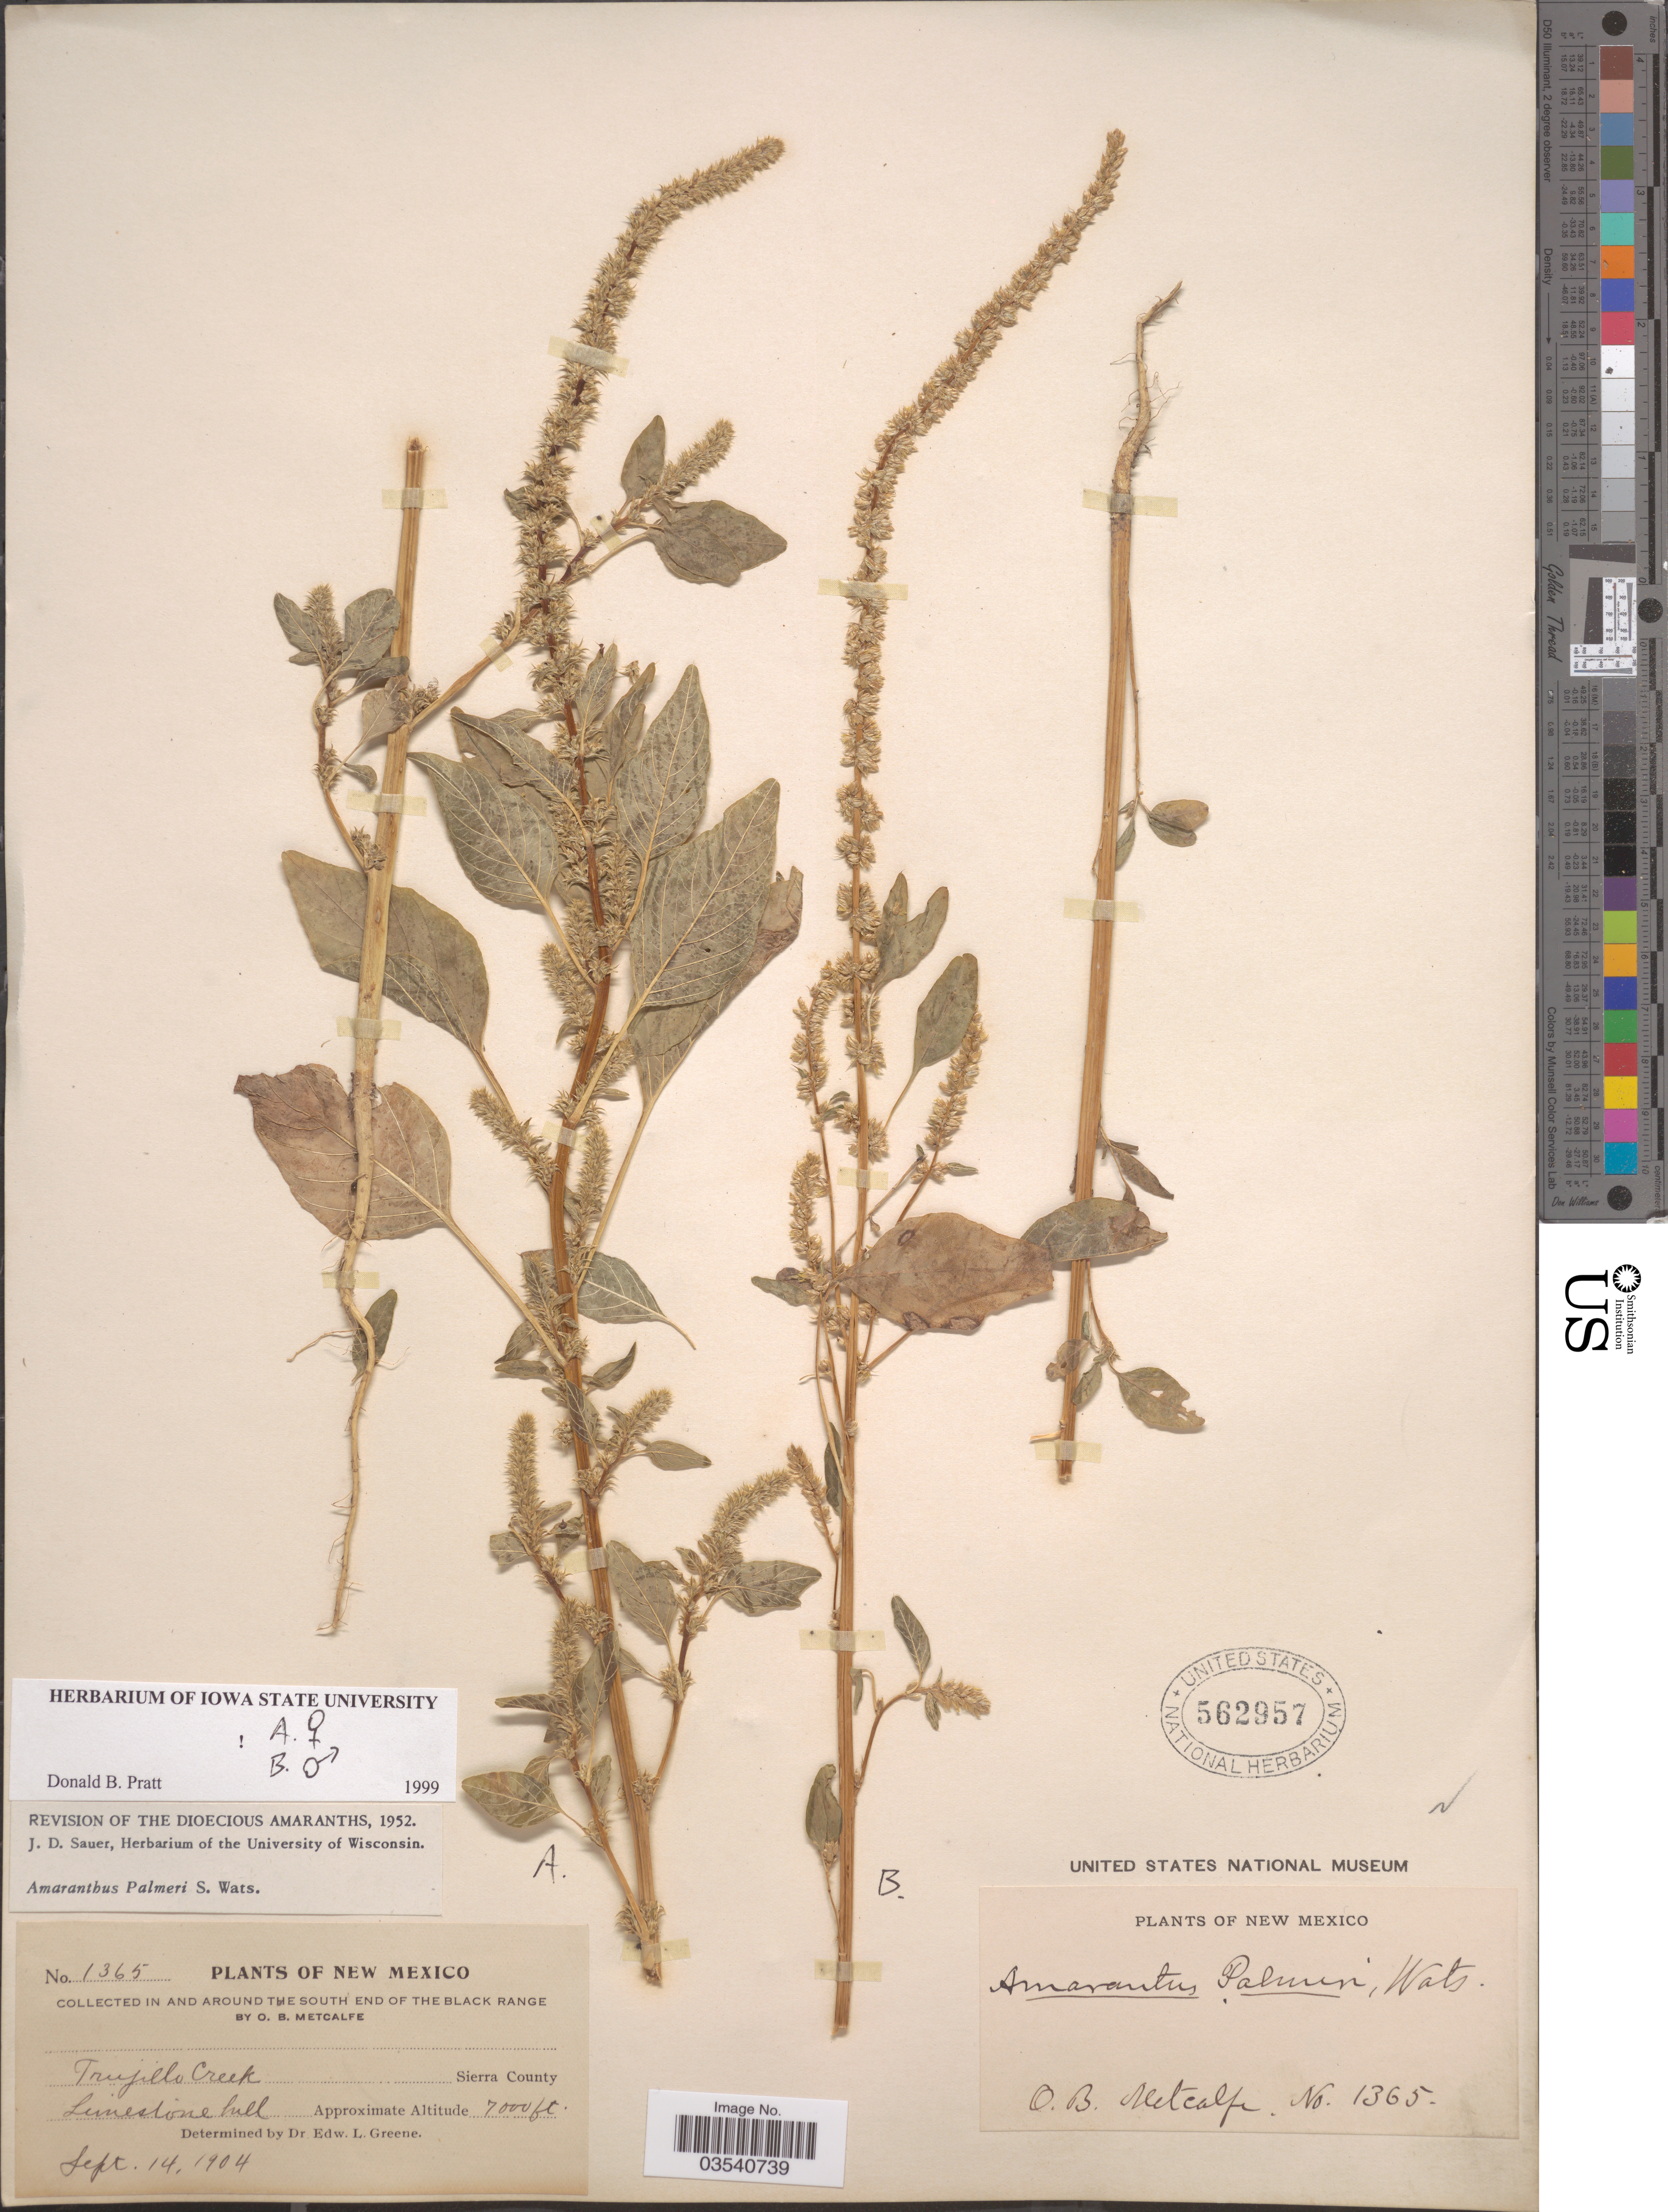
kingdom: Plantae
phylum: Tracheophyta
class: Magnoliopsida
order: Caryophyllales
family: Amaranthaceae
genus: Amaranthus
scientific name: Amaranthus palmeri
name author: S. Watson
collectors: O. B. Metcalfe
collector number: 1365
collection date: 1904-09-14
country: United States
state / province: New Mexico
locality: In and around the South End of the Black Range. Trujillo Creek. Sierra County.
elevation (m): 2134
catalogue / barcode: US 562957